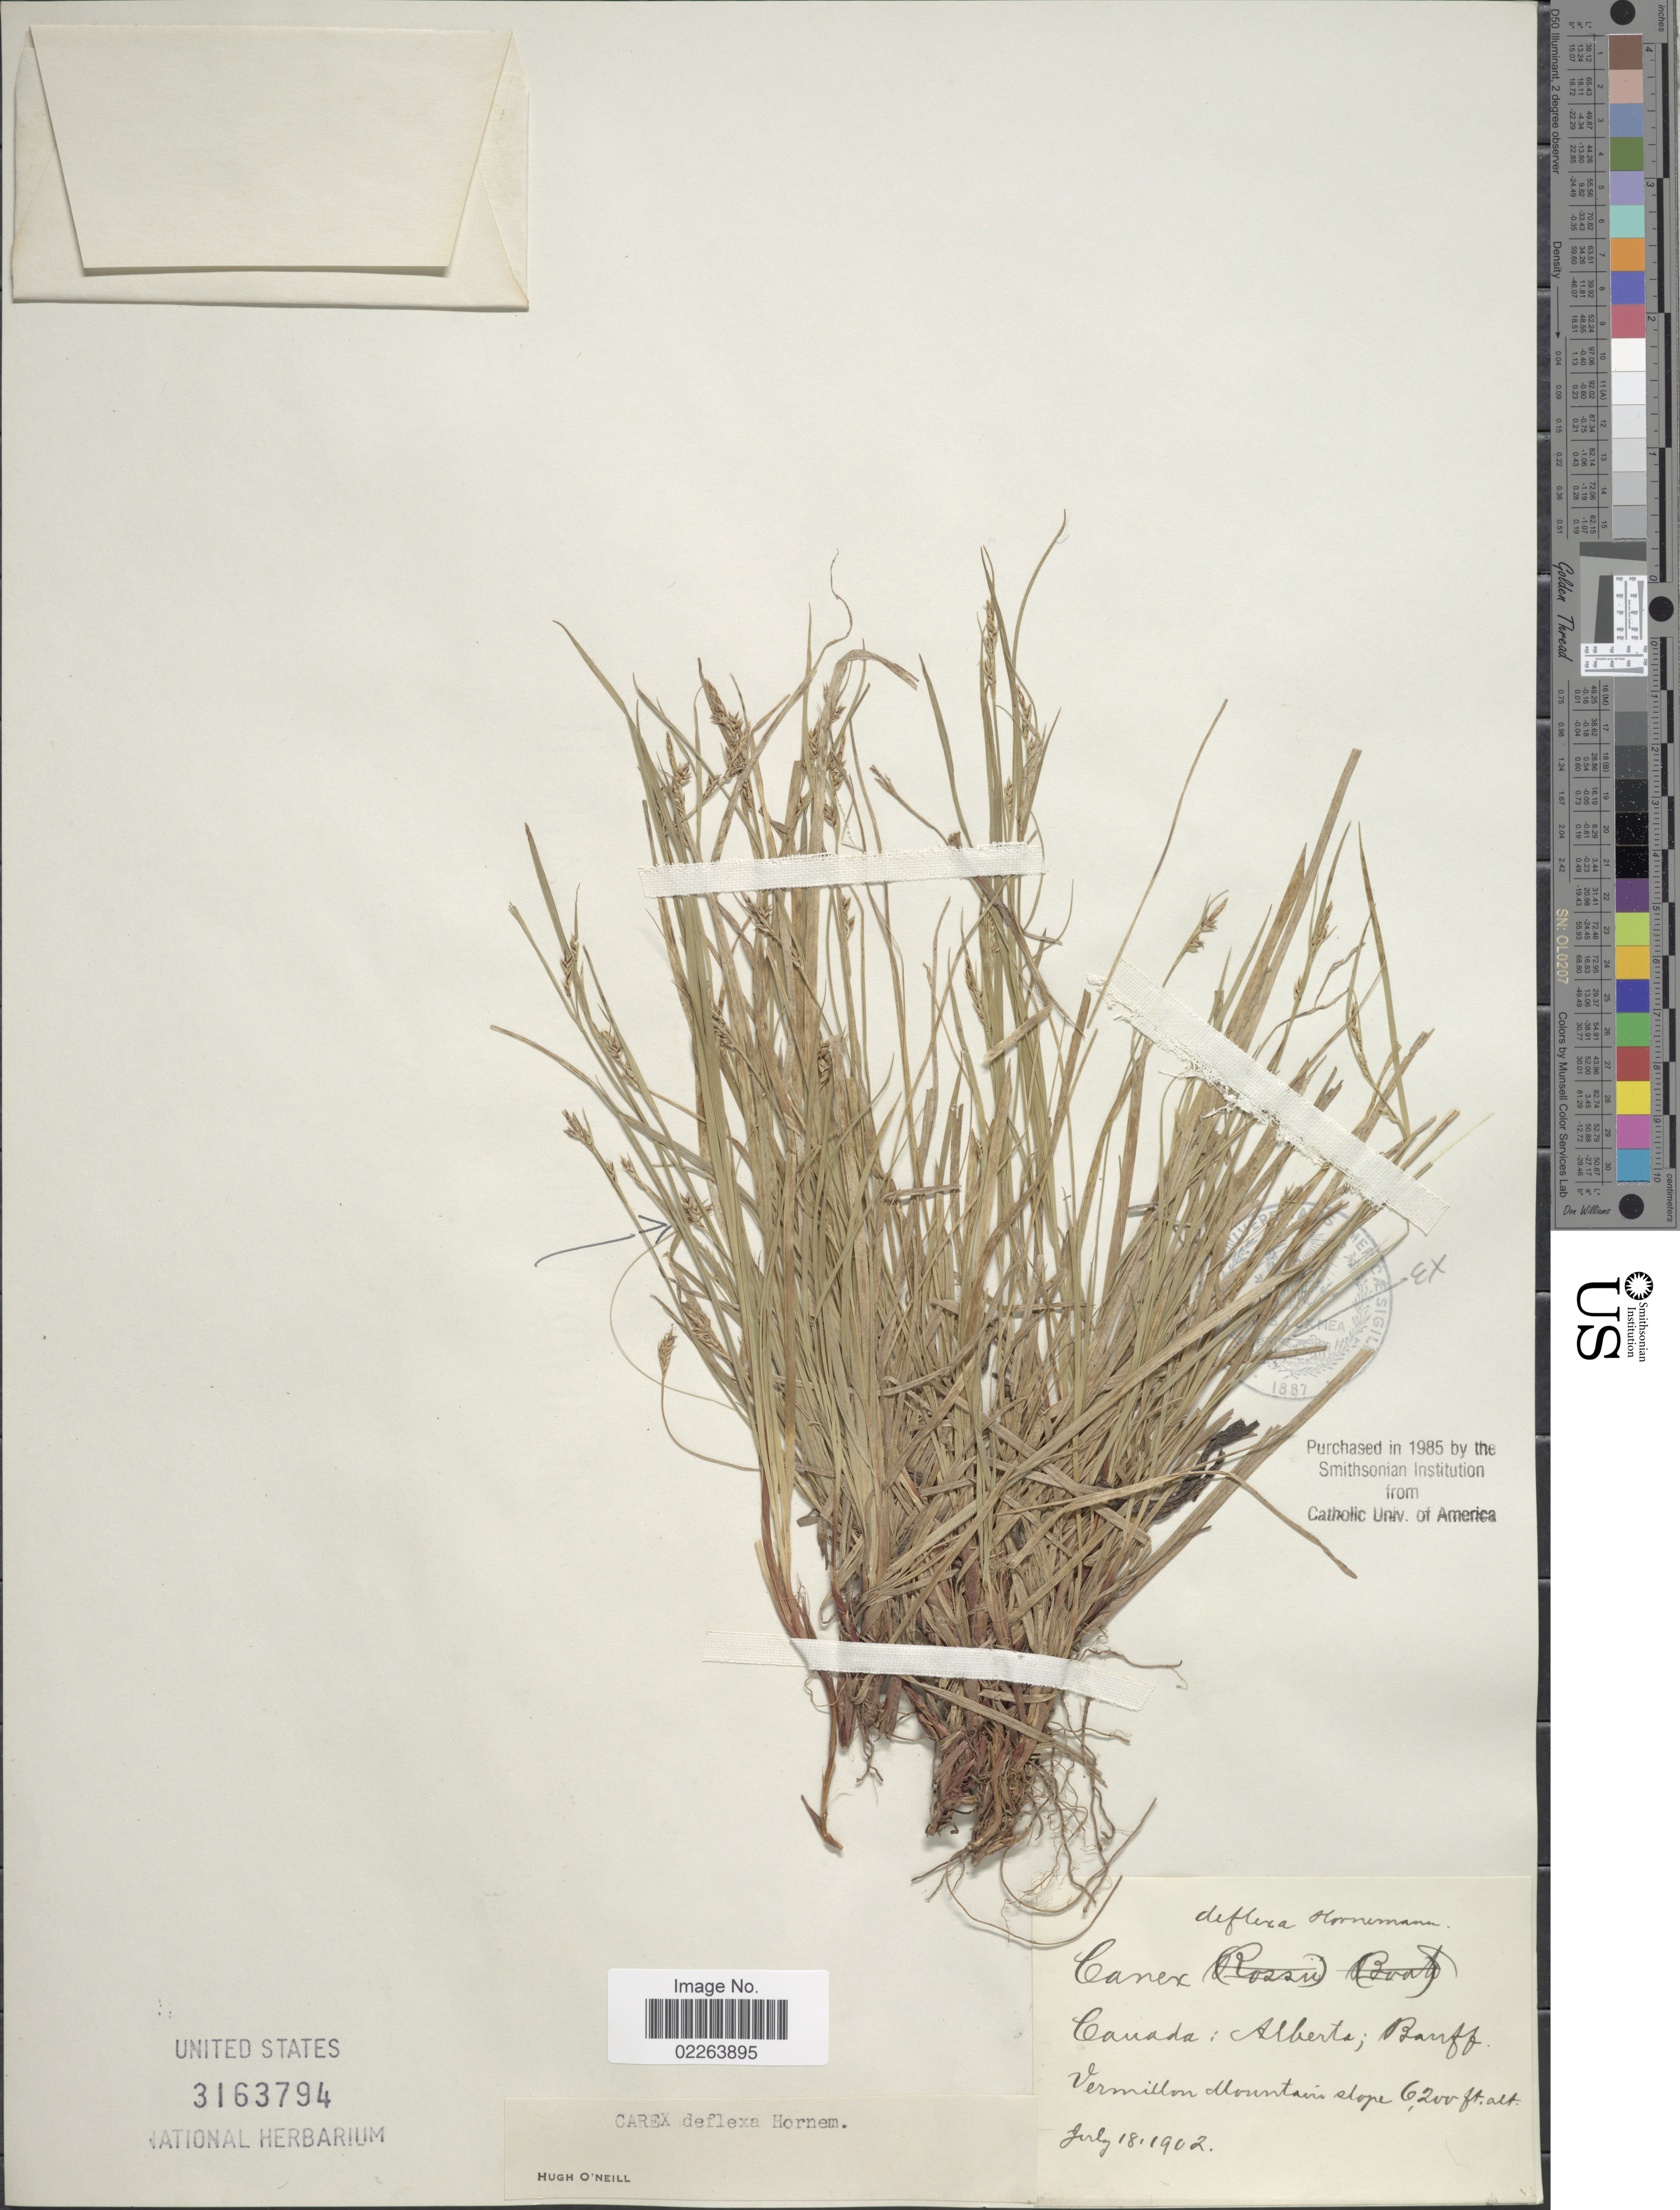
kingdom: Plantae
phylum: Tracheophyta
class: Liliopsida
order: Poales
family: Cyperaceae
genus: Carex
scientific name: Carex deflexa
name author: Hornem.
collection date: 1902-07-18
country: Canada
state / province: Alberta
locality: Banff, Vermillon Mountain slope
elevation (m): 1890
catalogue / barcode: US 3163794